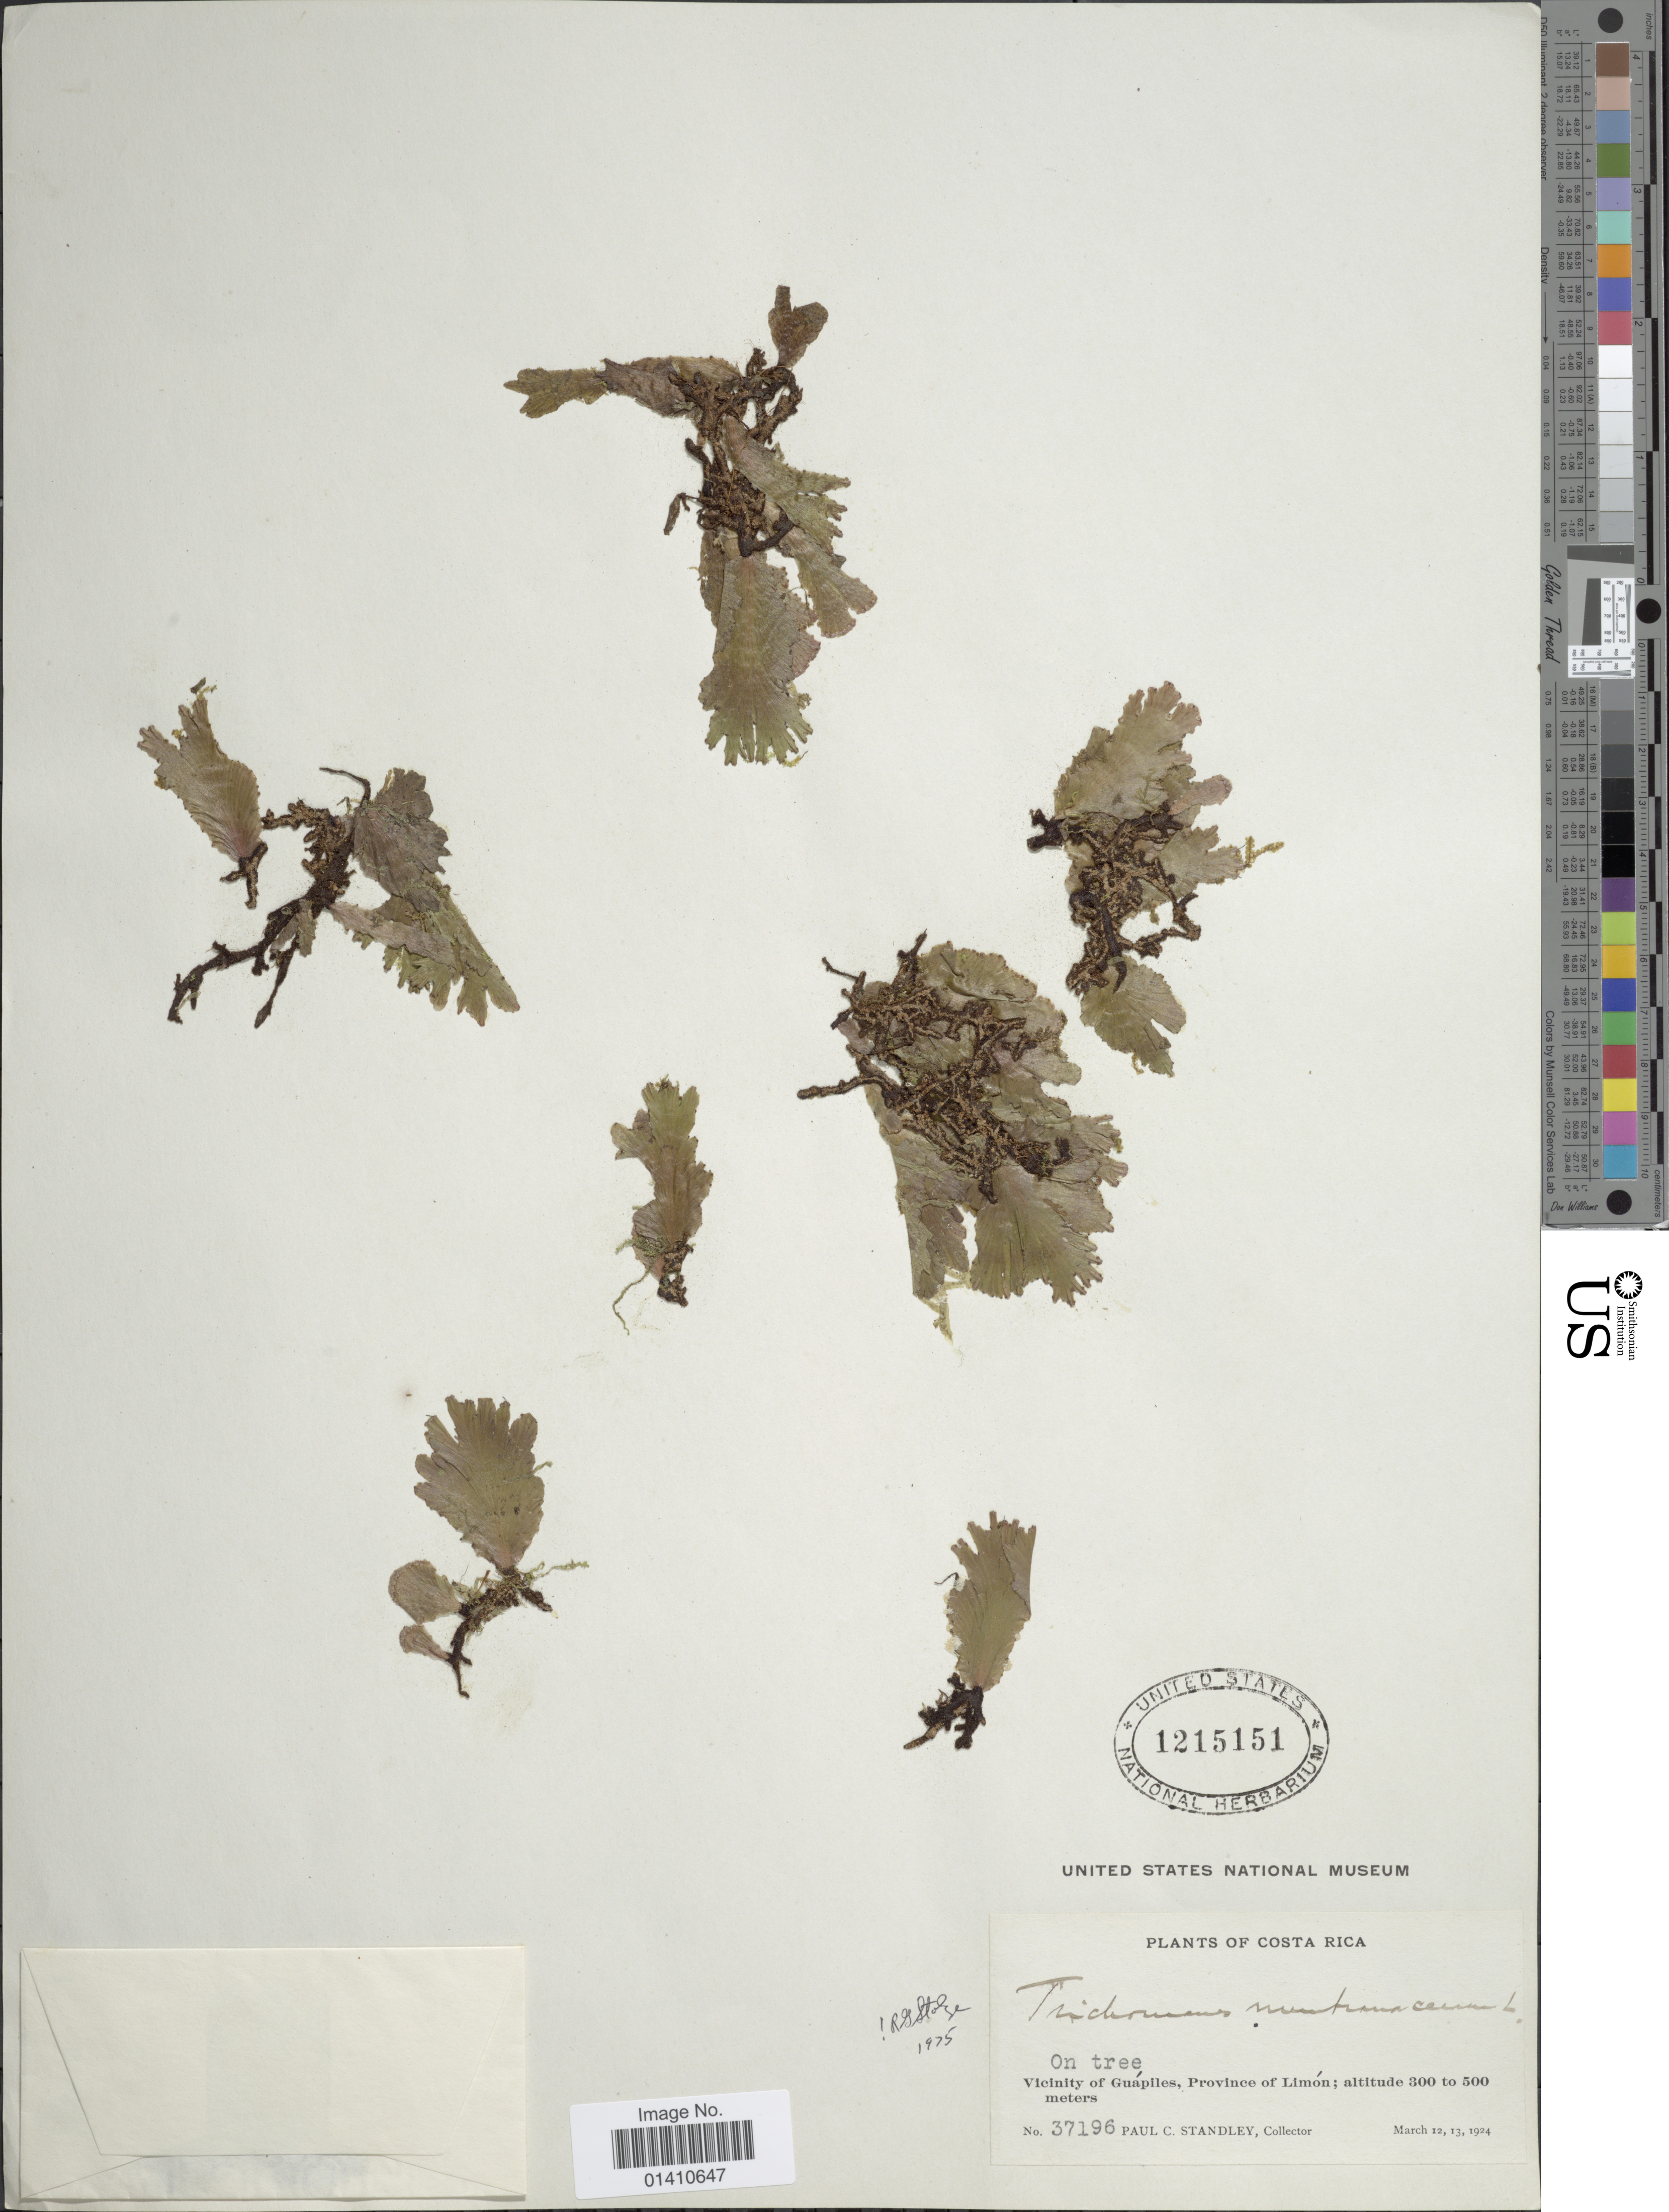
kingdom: Plantae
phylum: Tracheophyta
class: Polypodiopsida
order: Hymenophyllales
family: Hymenophyllaceae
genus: Didymoglossum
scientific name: Didymoglossum membranaceum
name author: (L.) Vareschi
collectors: P. C. Standley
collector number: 37196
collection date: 1924-03-12/1924-03-13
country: Costa Rica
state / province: Limón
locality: Vicinity of Guapiles, Province of Limon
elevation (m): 300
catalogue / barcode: US 1215151